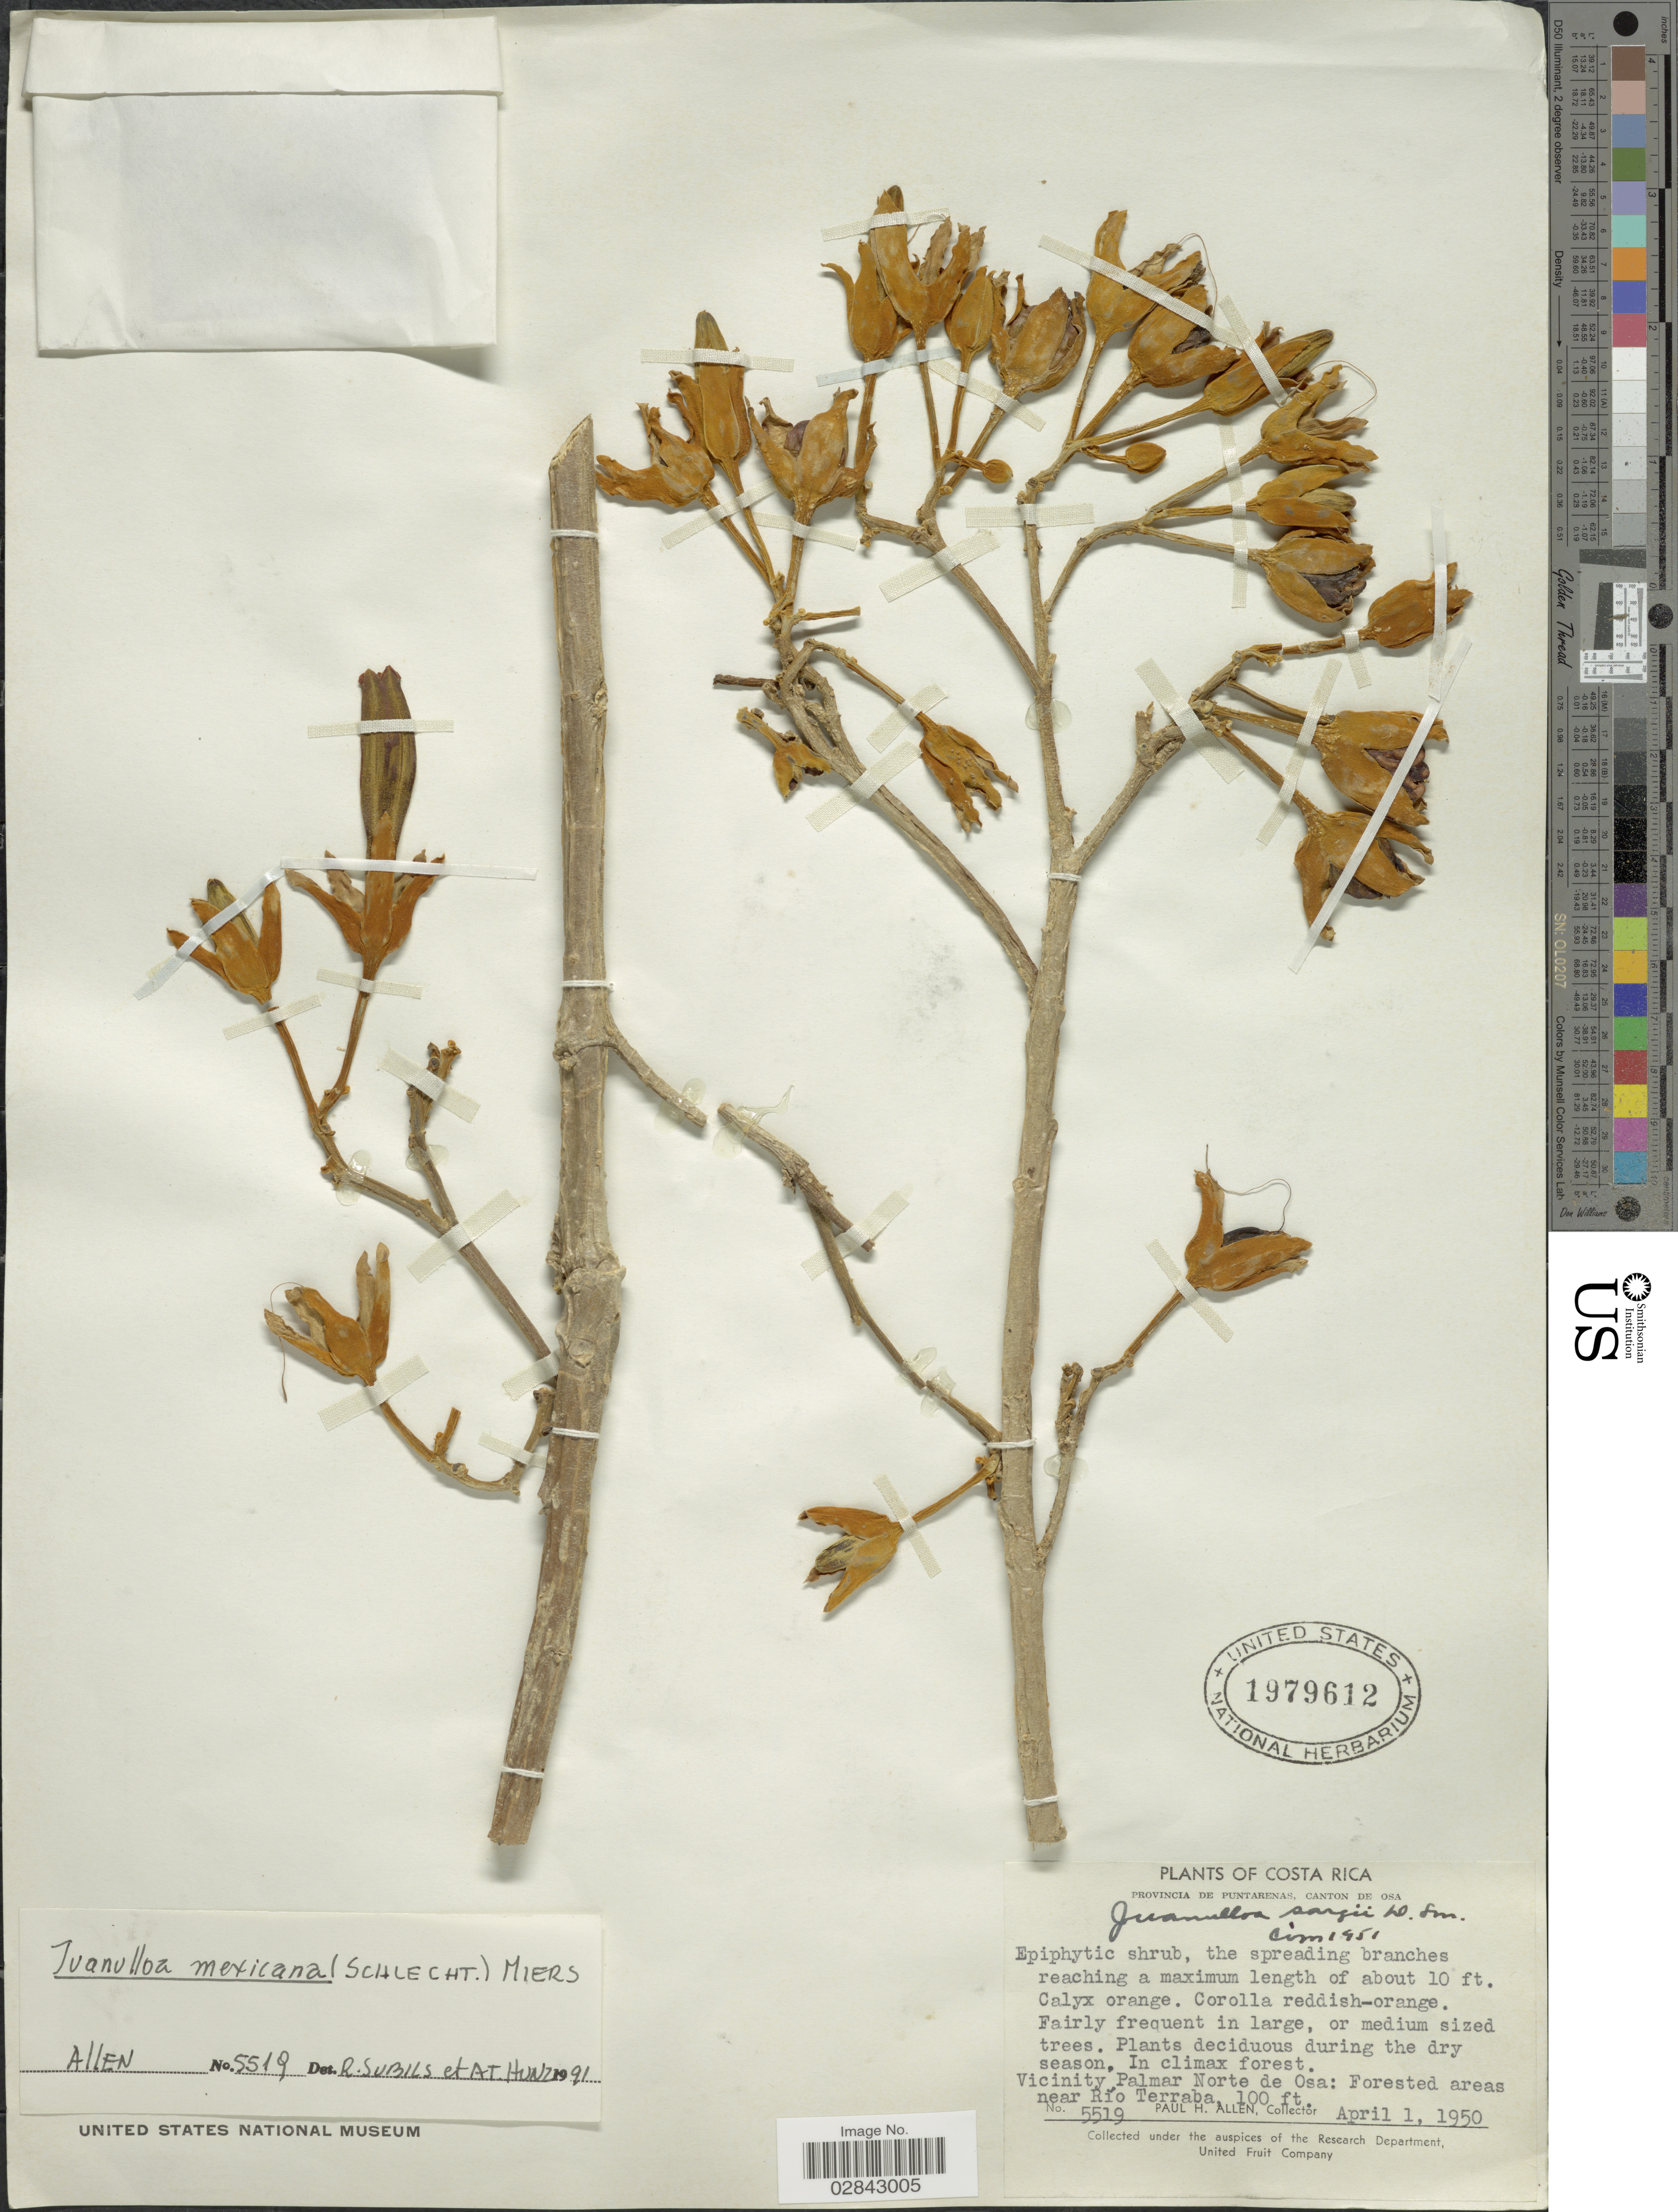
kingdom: Plantae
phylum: Tracheophyta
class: Magnoliopsida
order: Solanales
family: Solanaceae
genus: Juanulloa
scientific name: Juanulloa mexicana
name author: Miers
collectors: P. H. Allen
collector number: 5519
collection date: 1950-04-01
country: Costa Rica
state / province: Puntarenas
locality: Canton de Osa, Vicinity Palmar Norte de Osa: Forested areas near Río Terraba.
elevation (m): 30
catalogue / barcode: US 1979612